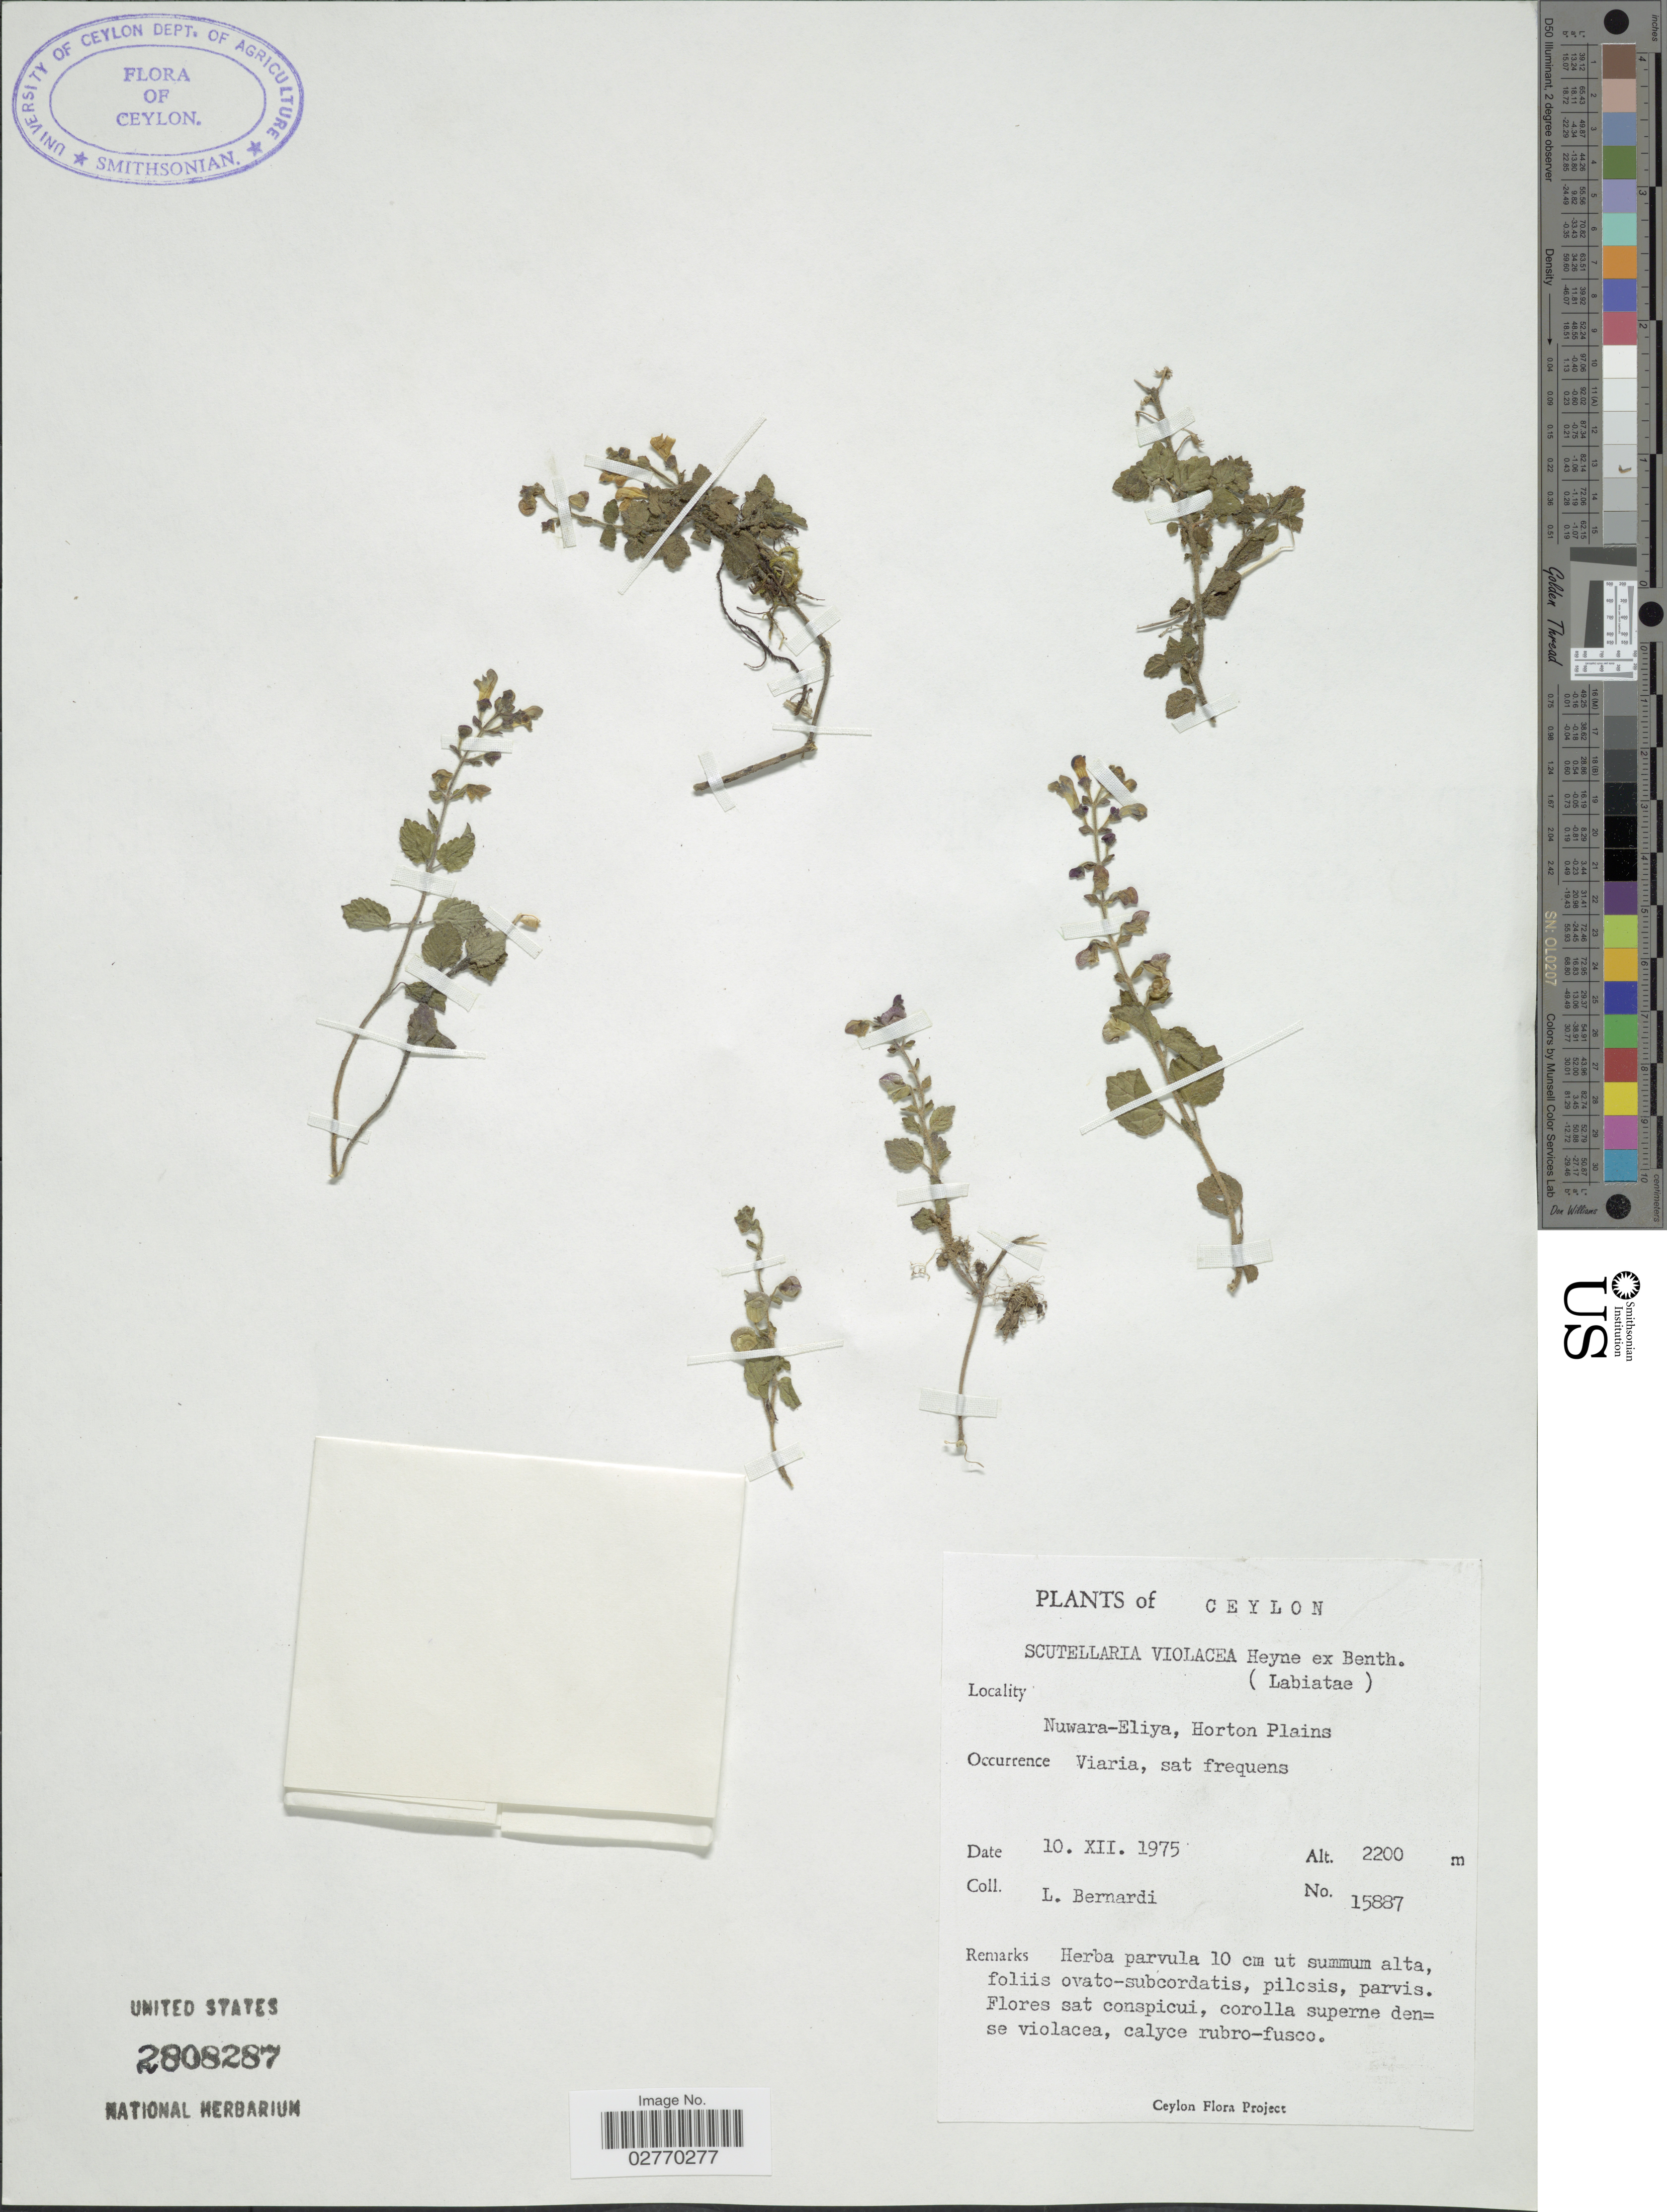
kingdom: Plantae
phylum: Tracheophyta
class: Magnoliopsida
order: Lamiales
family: Lamiaceae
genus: Scutellaria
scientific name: Scutellaria violacea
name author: B. Heyne ex Benth.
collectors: L. Bernardi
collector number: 15887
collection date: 1975-12-10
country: Sri Lanka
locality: Ceylon. Nuwara-Eliya, Horton Plains.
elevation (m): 2200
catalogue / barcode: US 2808287